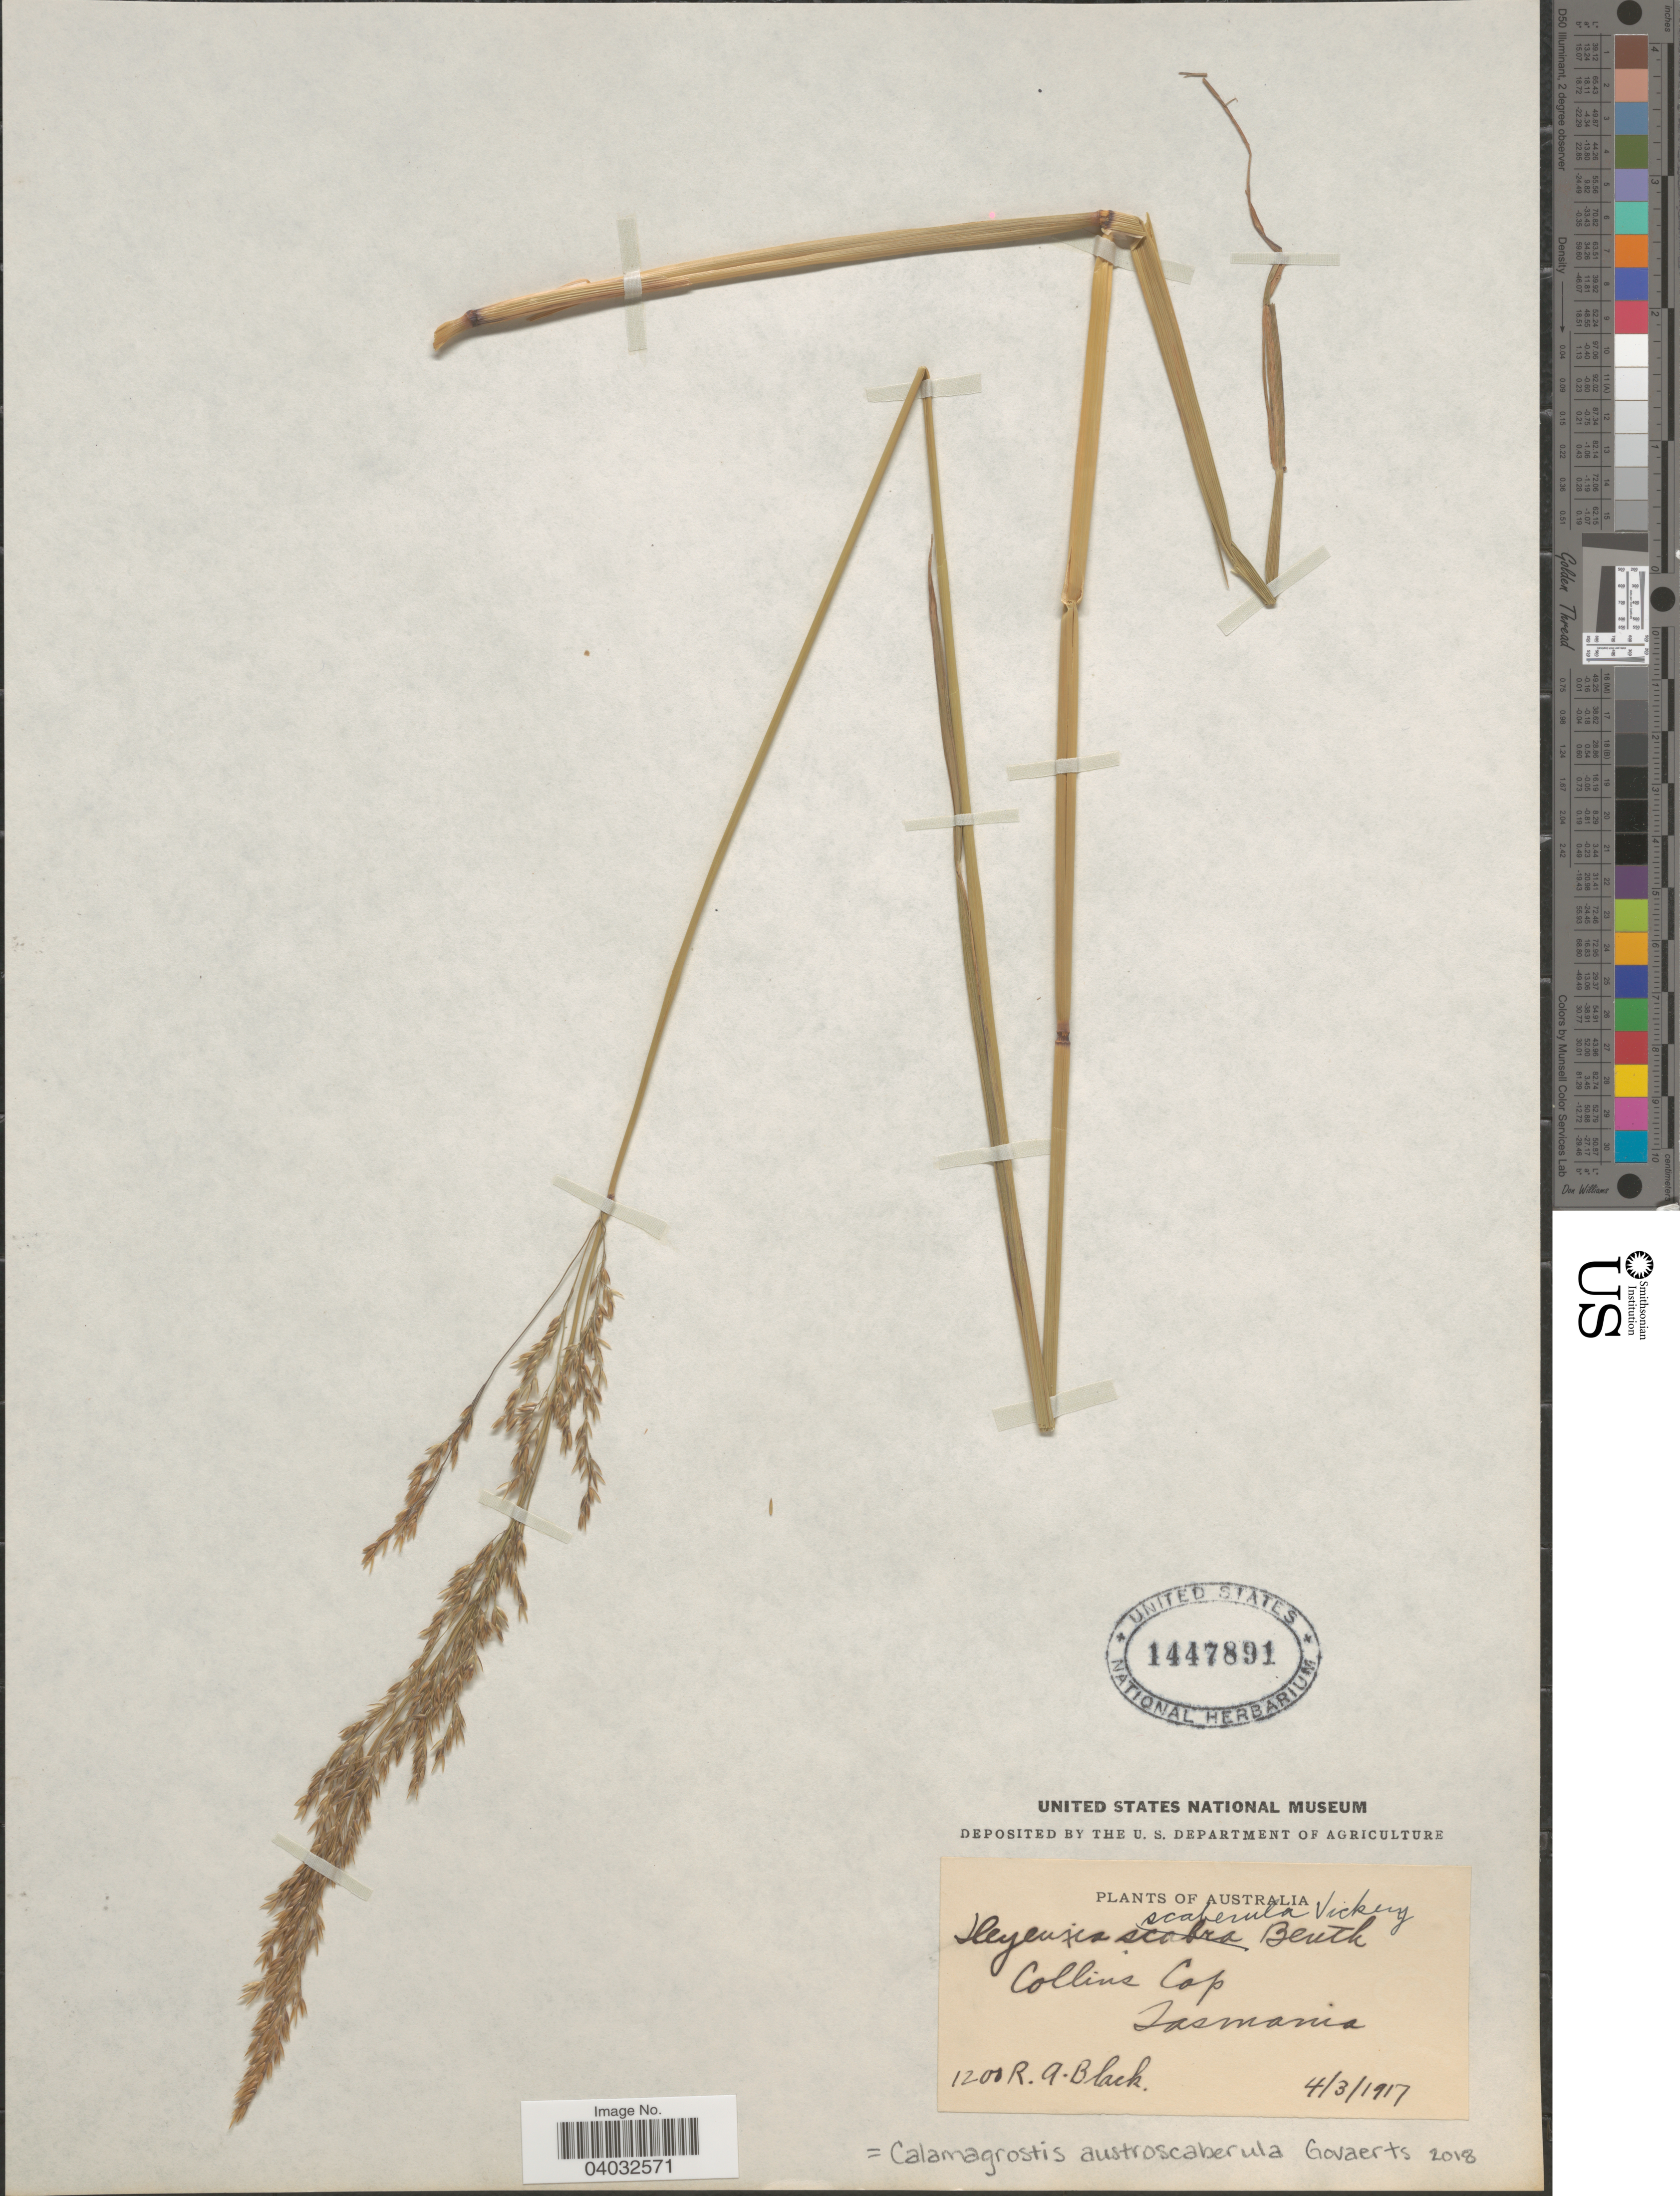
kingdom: Plantae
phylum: Tracheophyta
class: Liliopsida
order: Poales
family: Poaceae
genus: Calamagrostis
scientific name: Calamagrostis austroscaberula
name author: Govaerts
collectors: R. A. Black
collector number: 1200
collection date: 1917-03-04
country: Australia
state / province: Tasmania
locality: Collins Cap.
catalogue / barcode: US 1447891